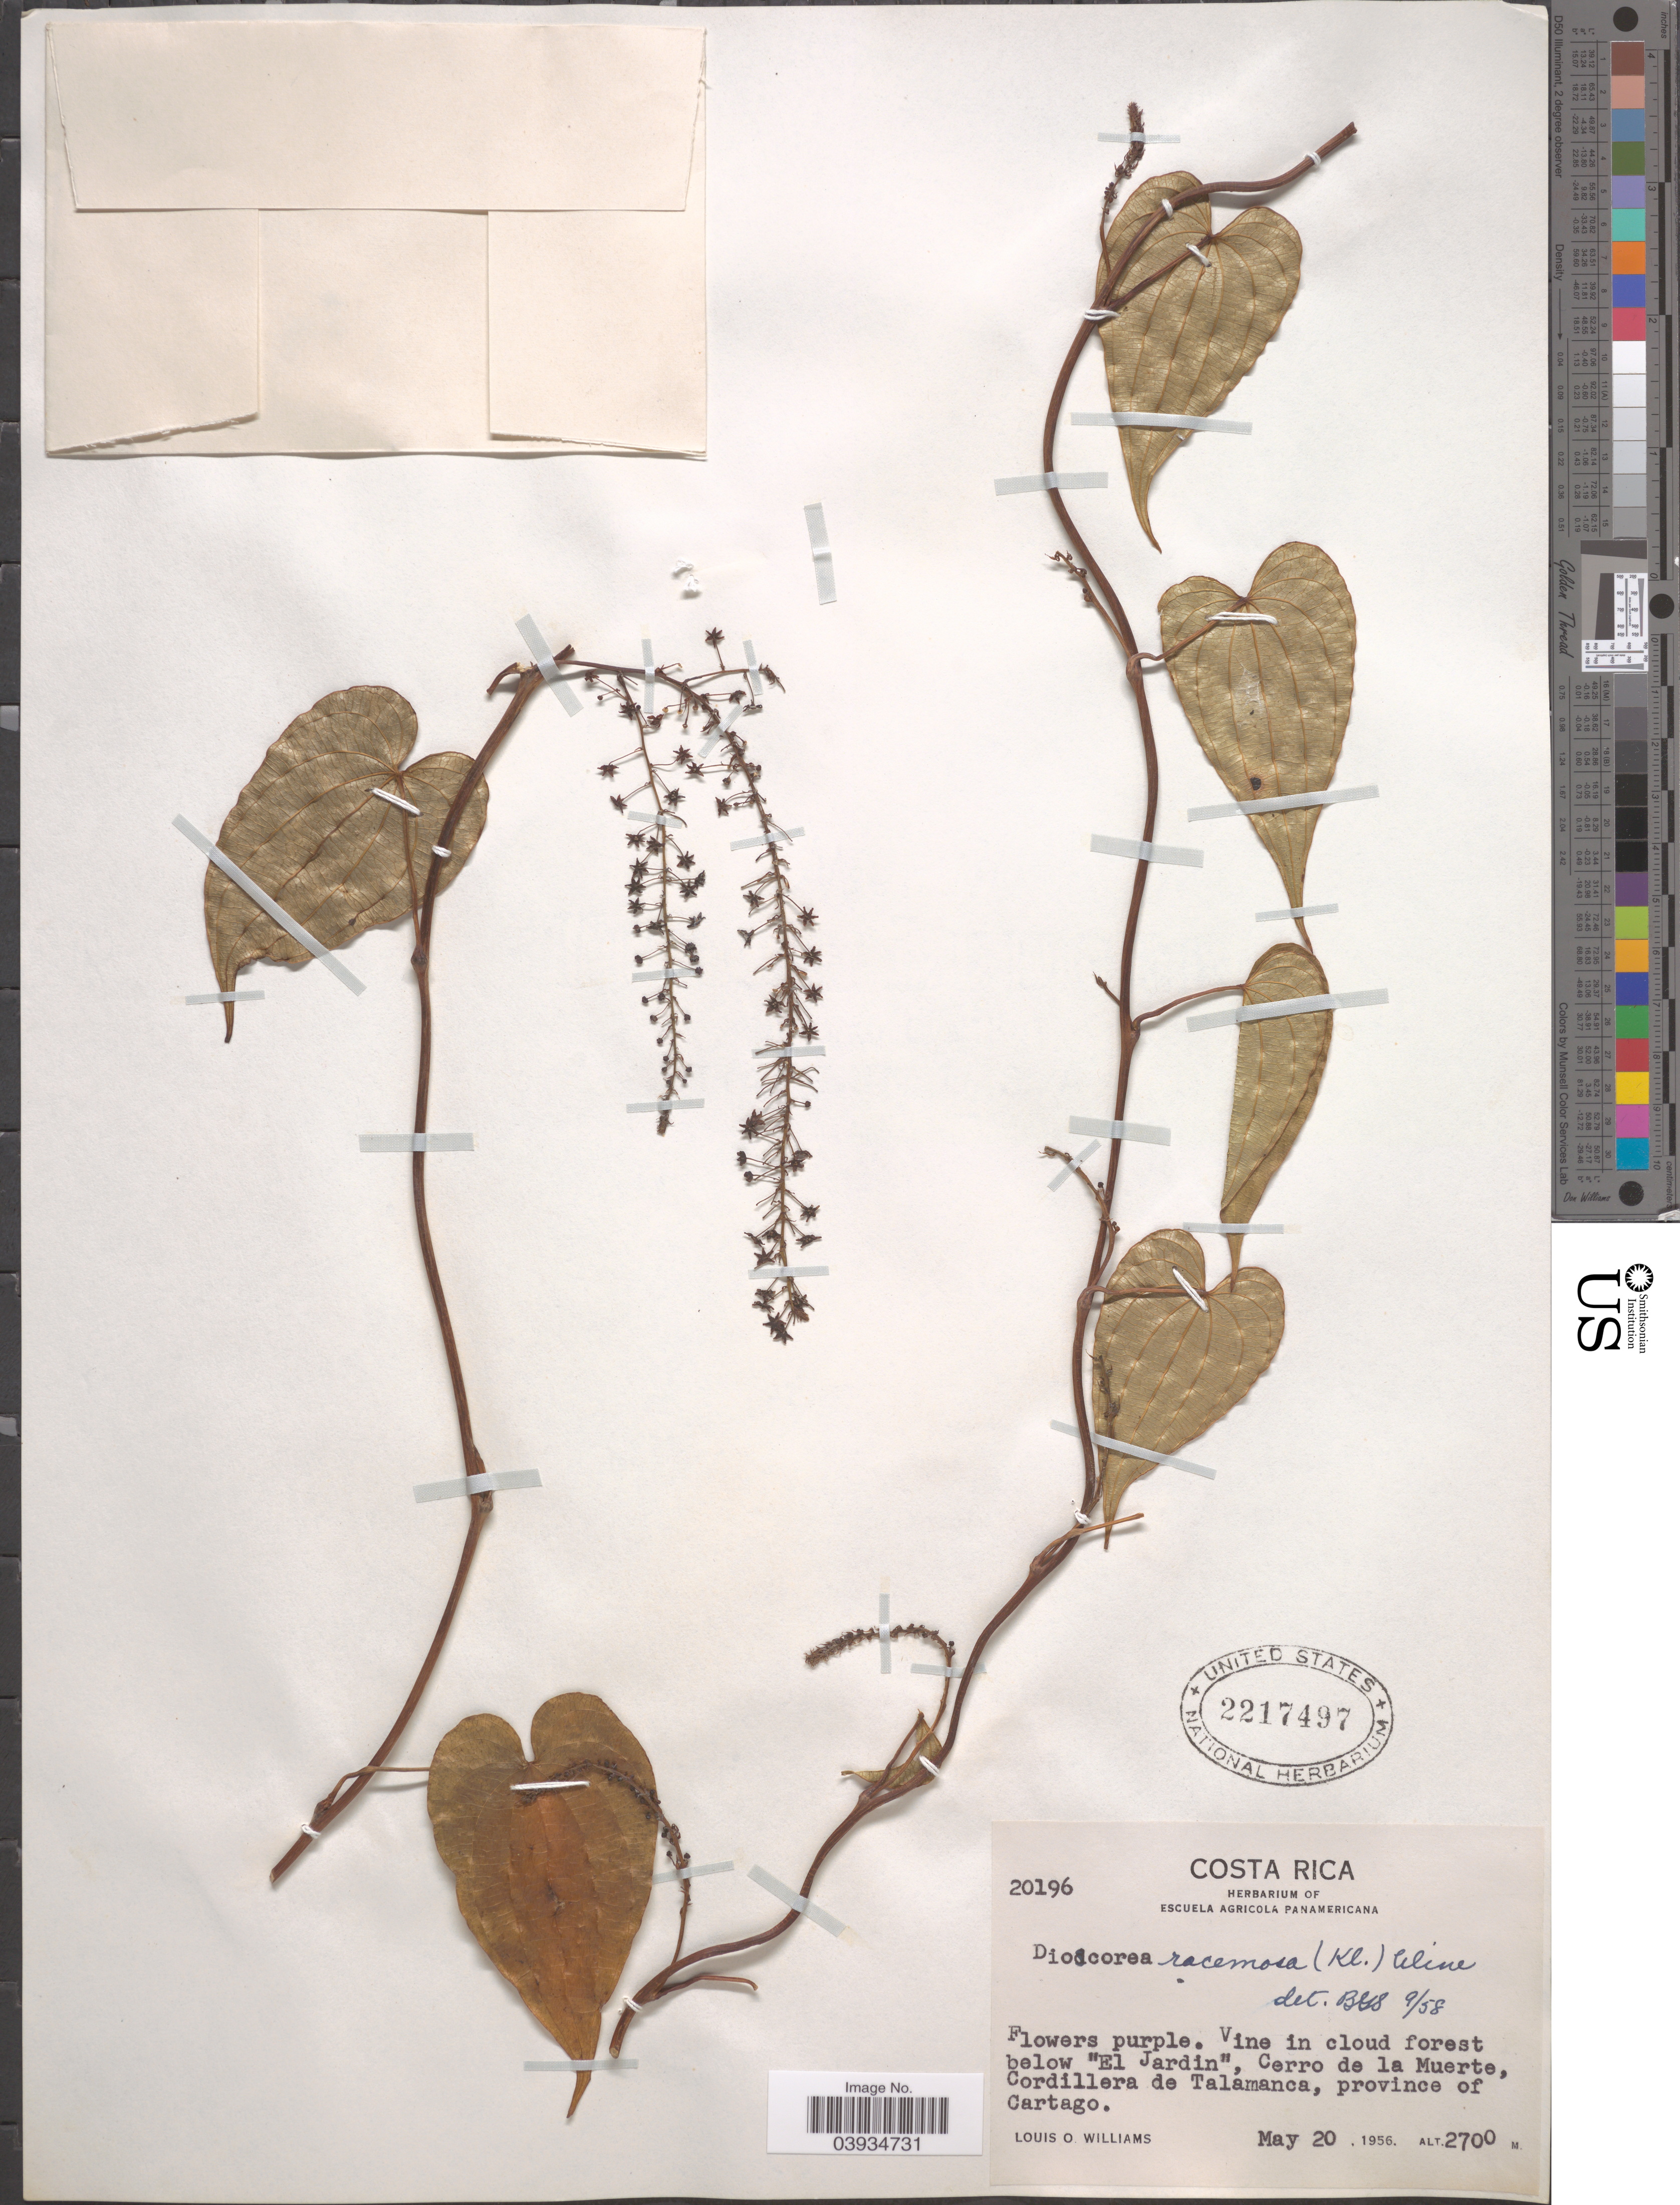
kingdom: Plantae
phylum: Tracheophyta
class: Liliopsida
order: Dioscoreales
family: Dioscoreaceae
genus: Dioscorea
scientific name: Dioscorea racemosa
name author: Rusby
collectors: L. O. Williams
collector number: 20196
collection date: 1956-05-20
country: Costa Rica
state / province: Cartago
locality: Below "El Jardin", Cerro de la Muerte, Cordillera de Talamanca.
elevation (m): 2700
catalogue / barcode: US 2217497